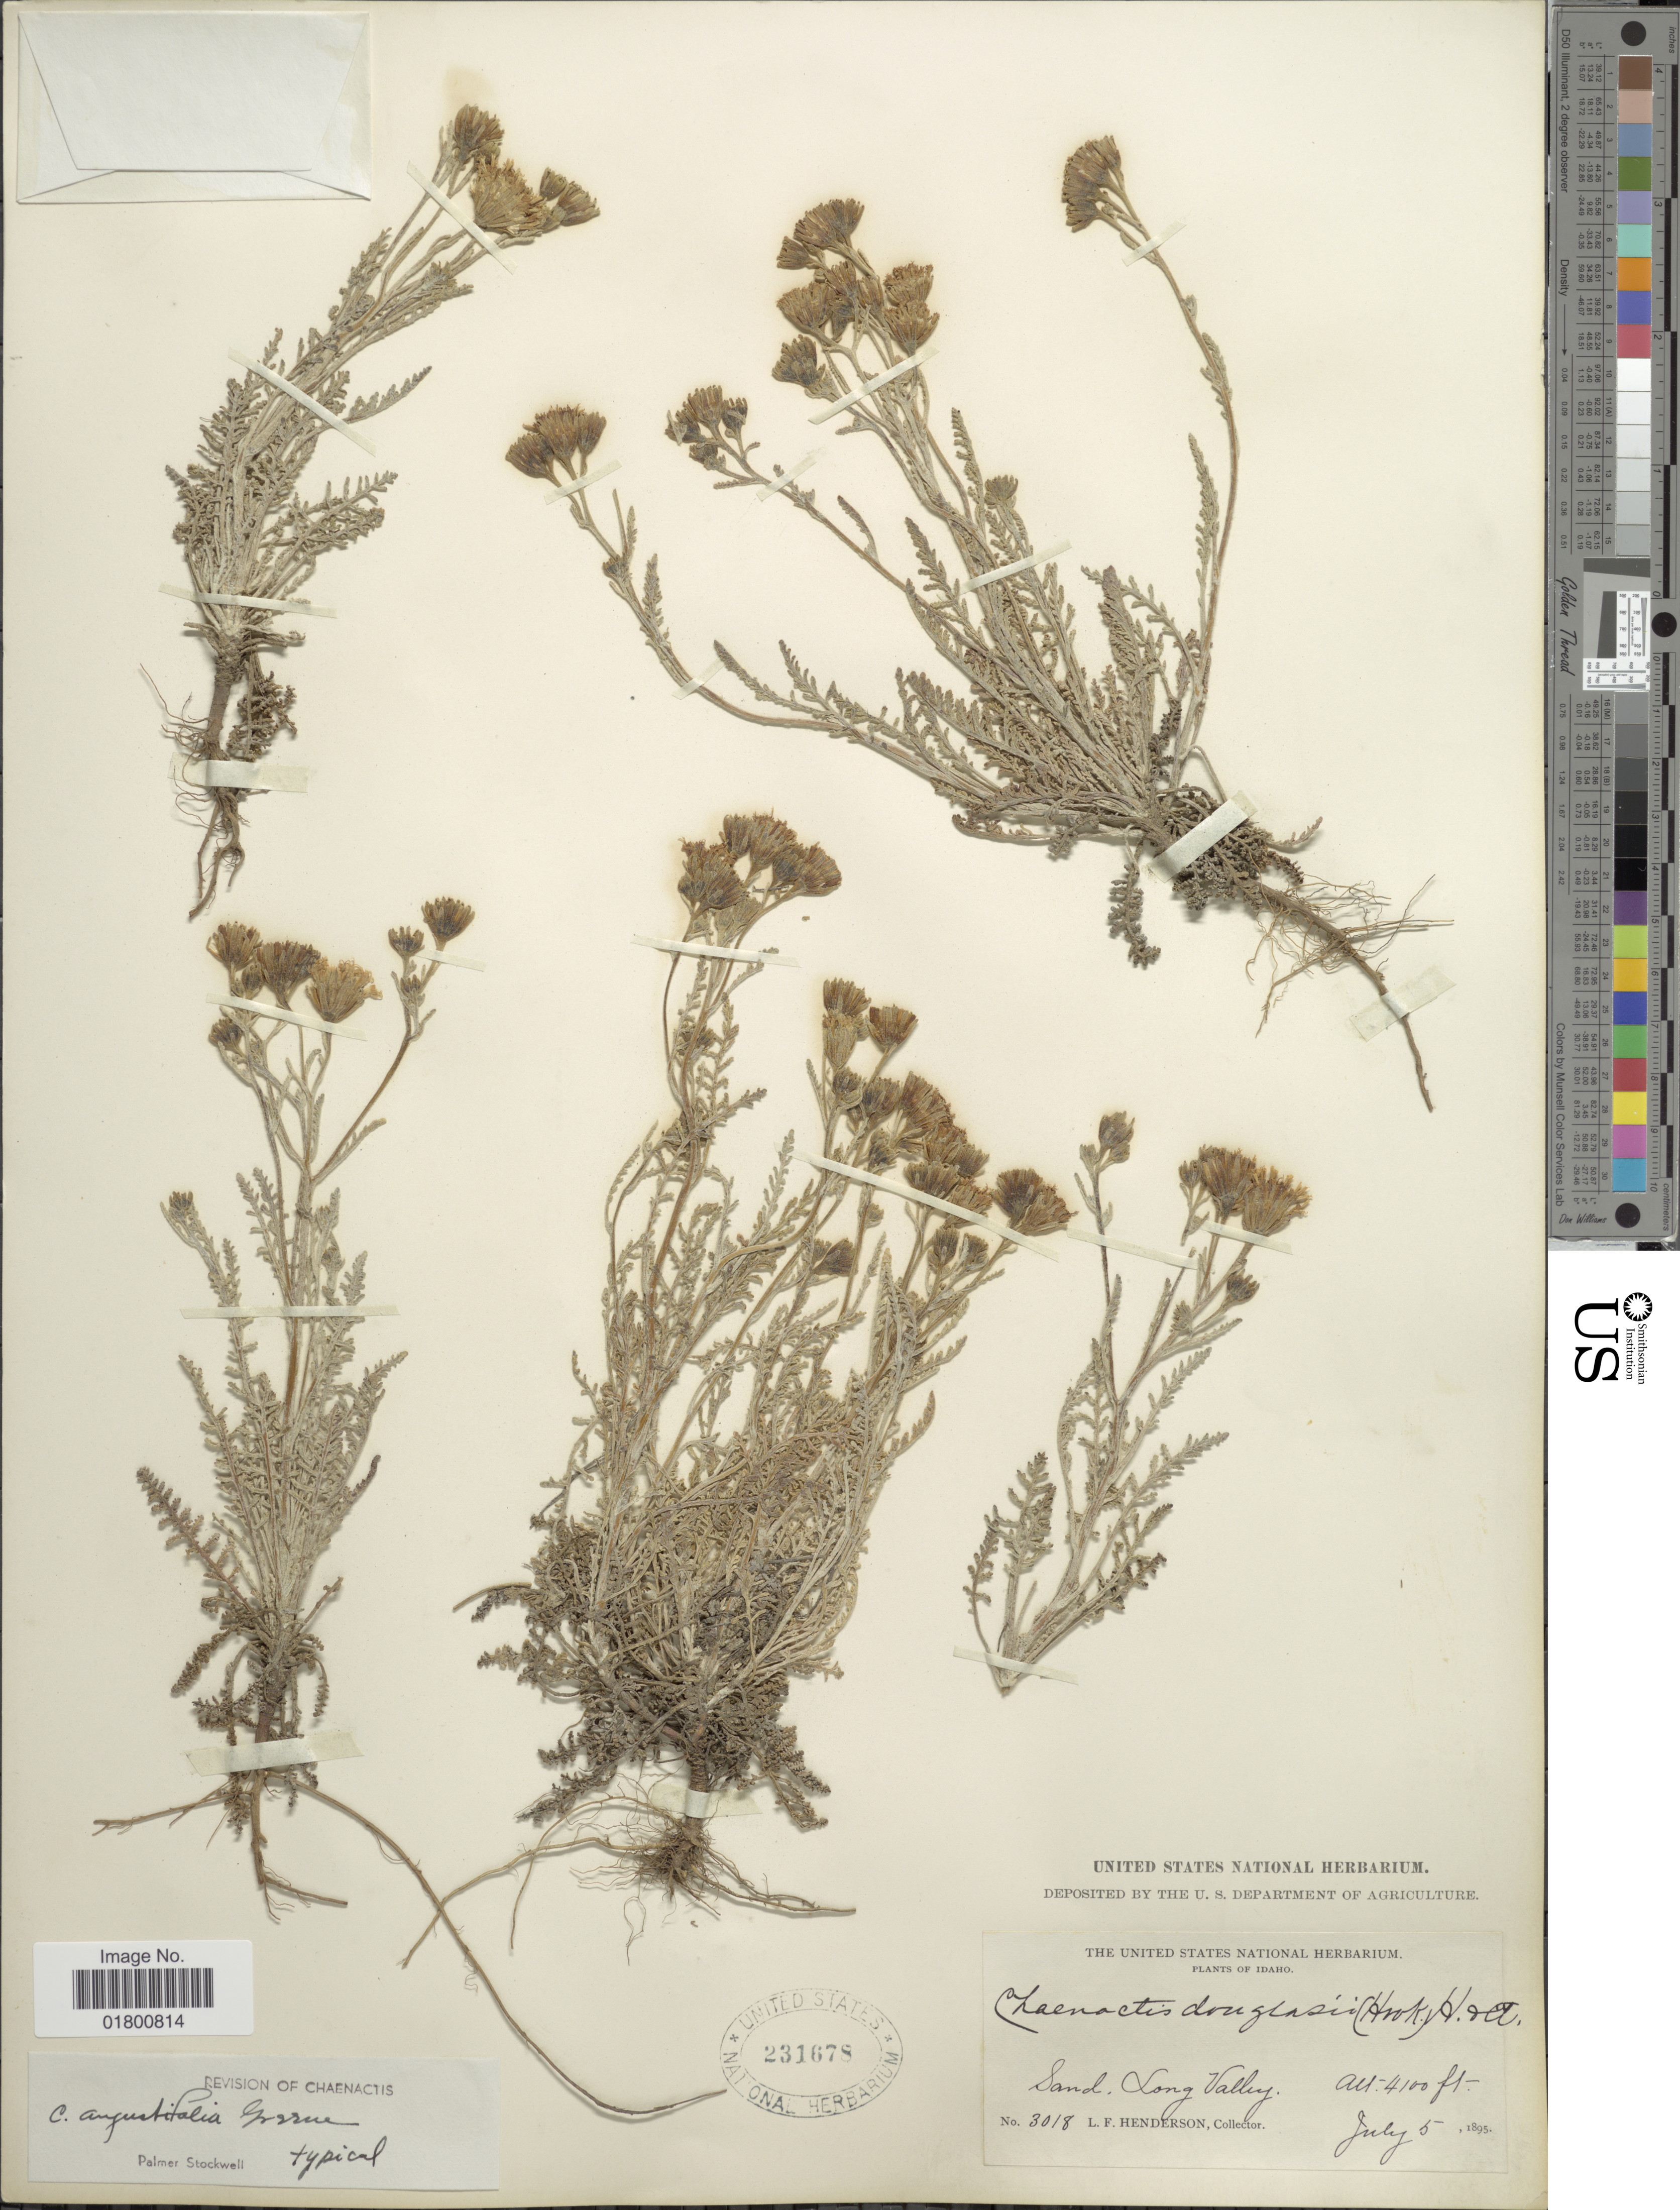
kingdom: Plantae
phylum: Tracheophyta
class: Magnoliopsida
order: Asterales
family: Asteraceae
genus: Chaenactis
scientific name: Chaenactis angustifolia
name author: Greene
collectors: L. Henderson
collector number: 3018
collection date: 1895-07-05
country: United States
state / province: Idaho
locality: Sand, Long Valley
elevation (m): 1250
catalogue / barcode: US 231678